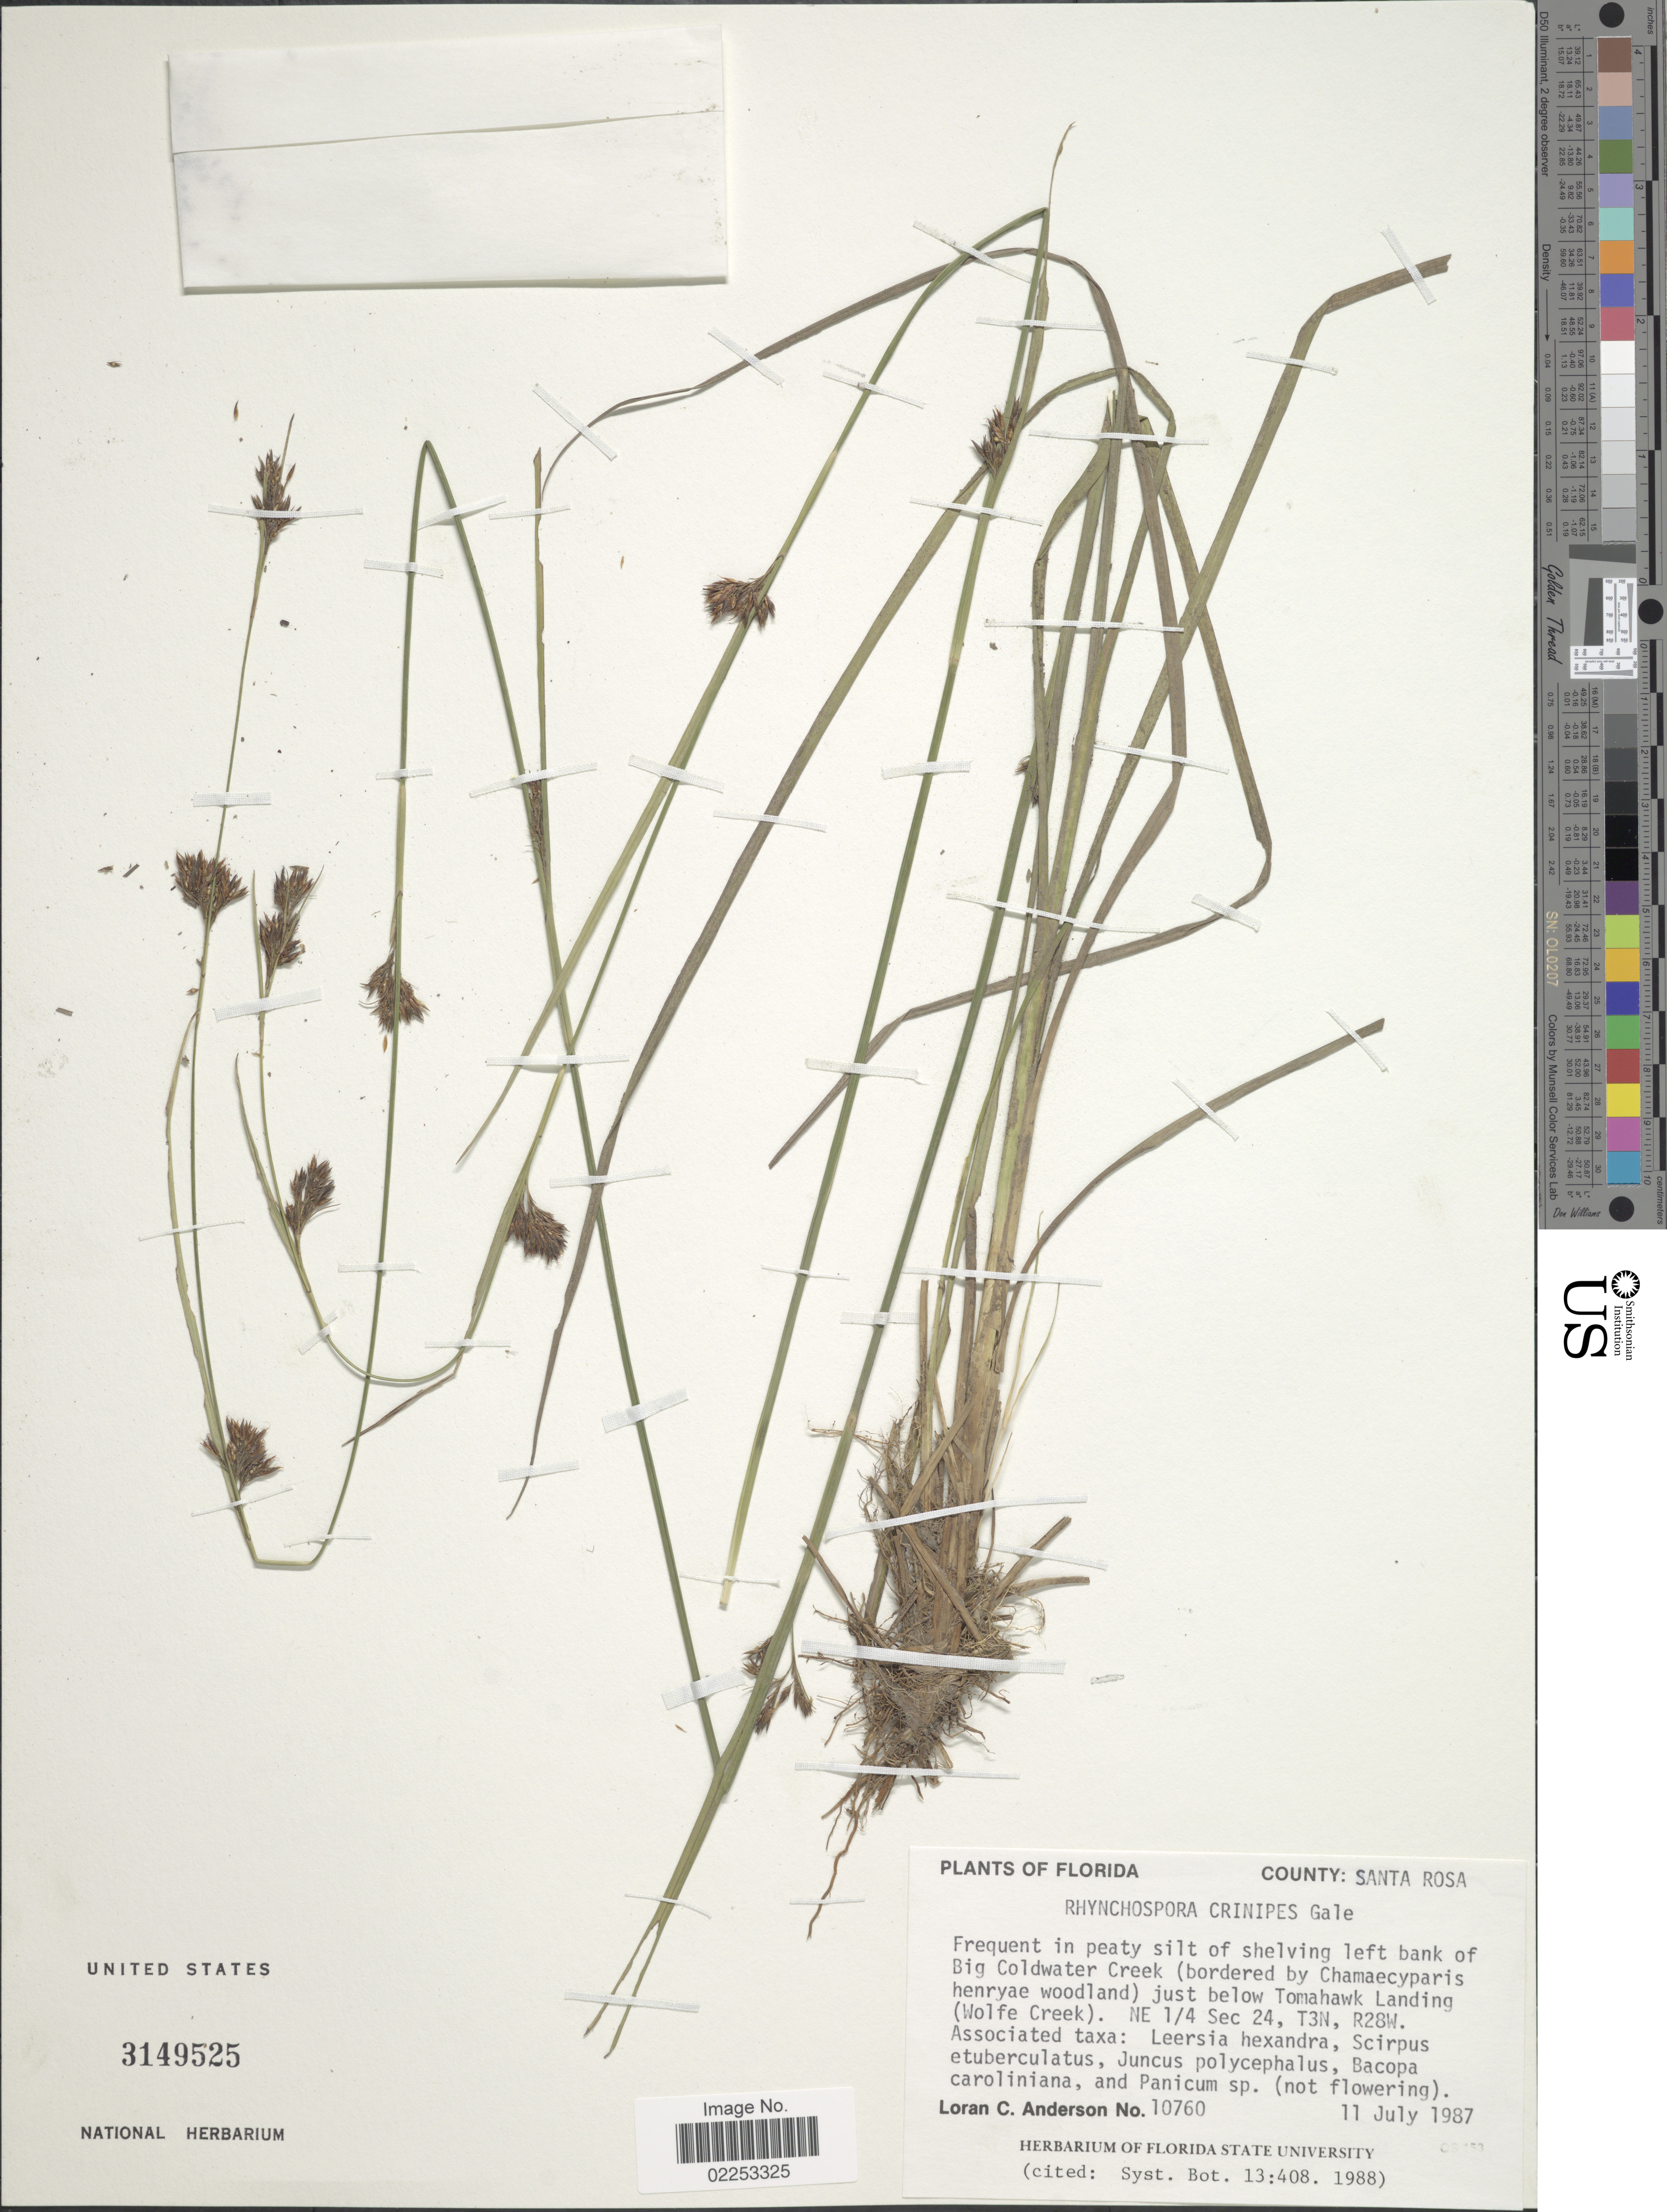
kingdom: Plantae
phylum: Tracheophyta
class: Liliopsida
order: Poales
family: Cyperaceae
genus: Rhynchospora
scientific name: Rhynchospora crinipes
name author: Gale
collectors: L. C. Anderson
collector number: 10760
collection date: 1987-07-11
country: United States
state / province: Florida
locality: County: Santa Rosa, Frequent in peaty silt of shelving left bank of Big Coldwater Creek (bordered by Chamaecyparis henryae woodland) just below Tomahawk Landing (Wolfe Creek). NE 1/4 Sec. 24, T3N, R28W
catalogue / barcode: US 3149525